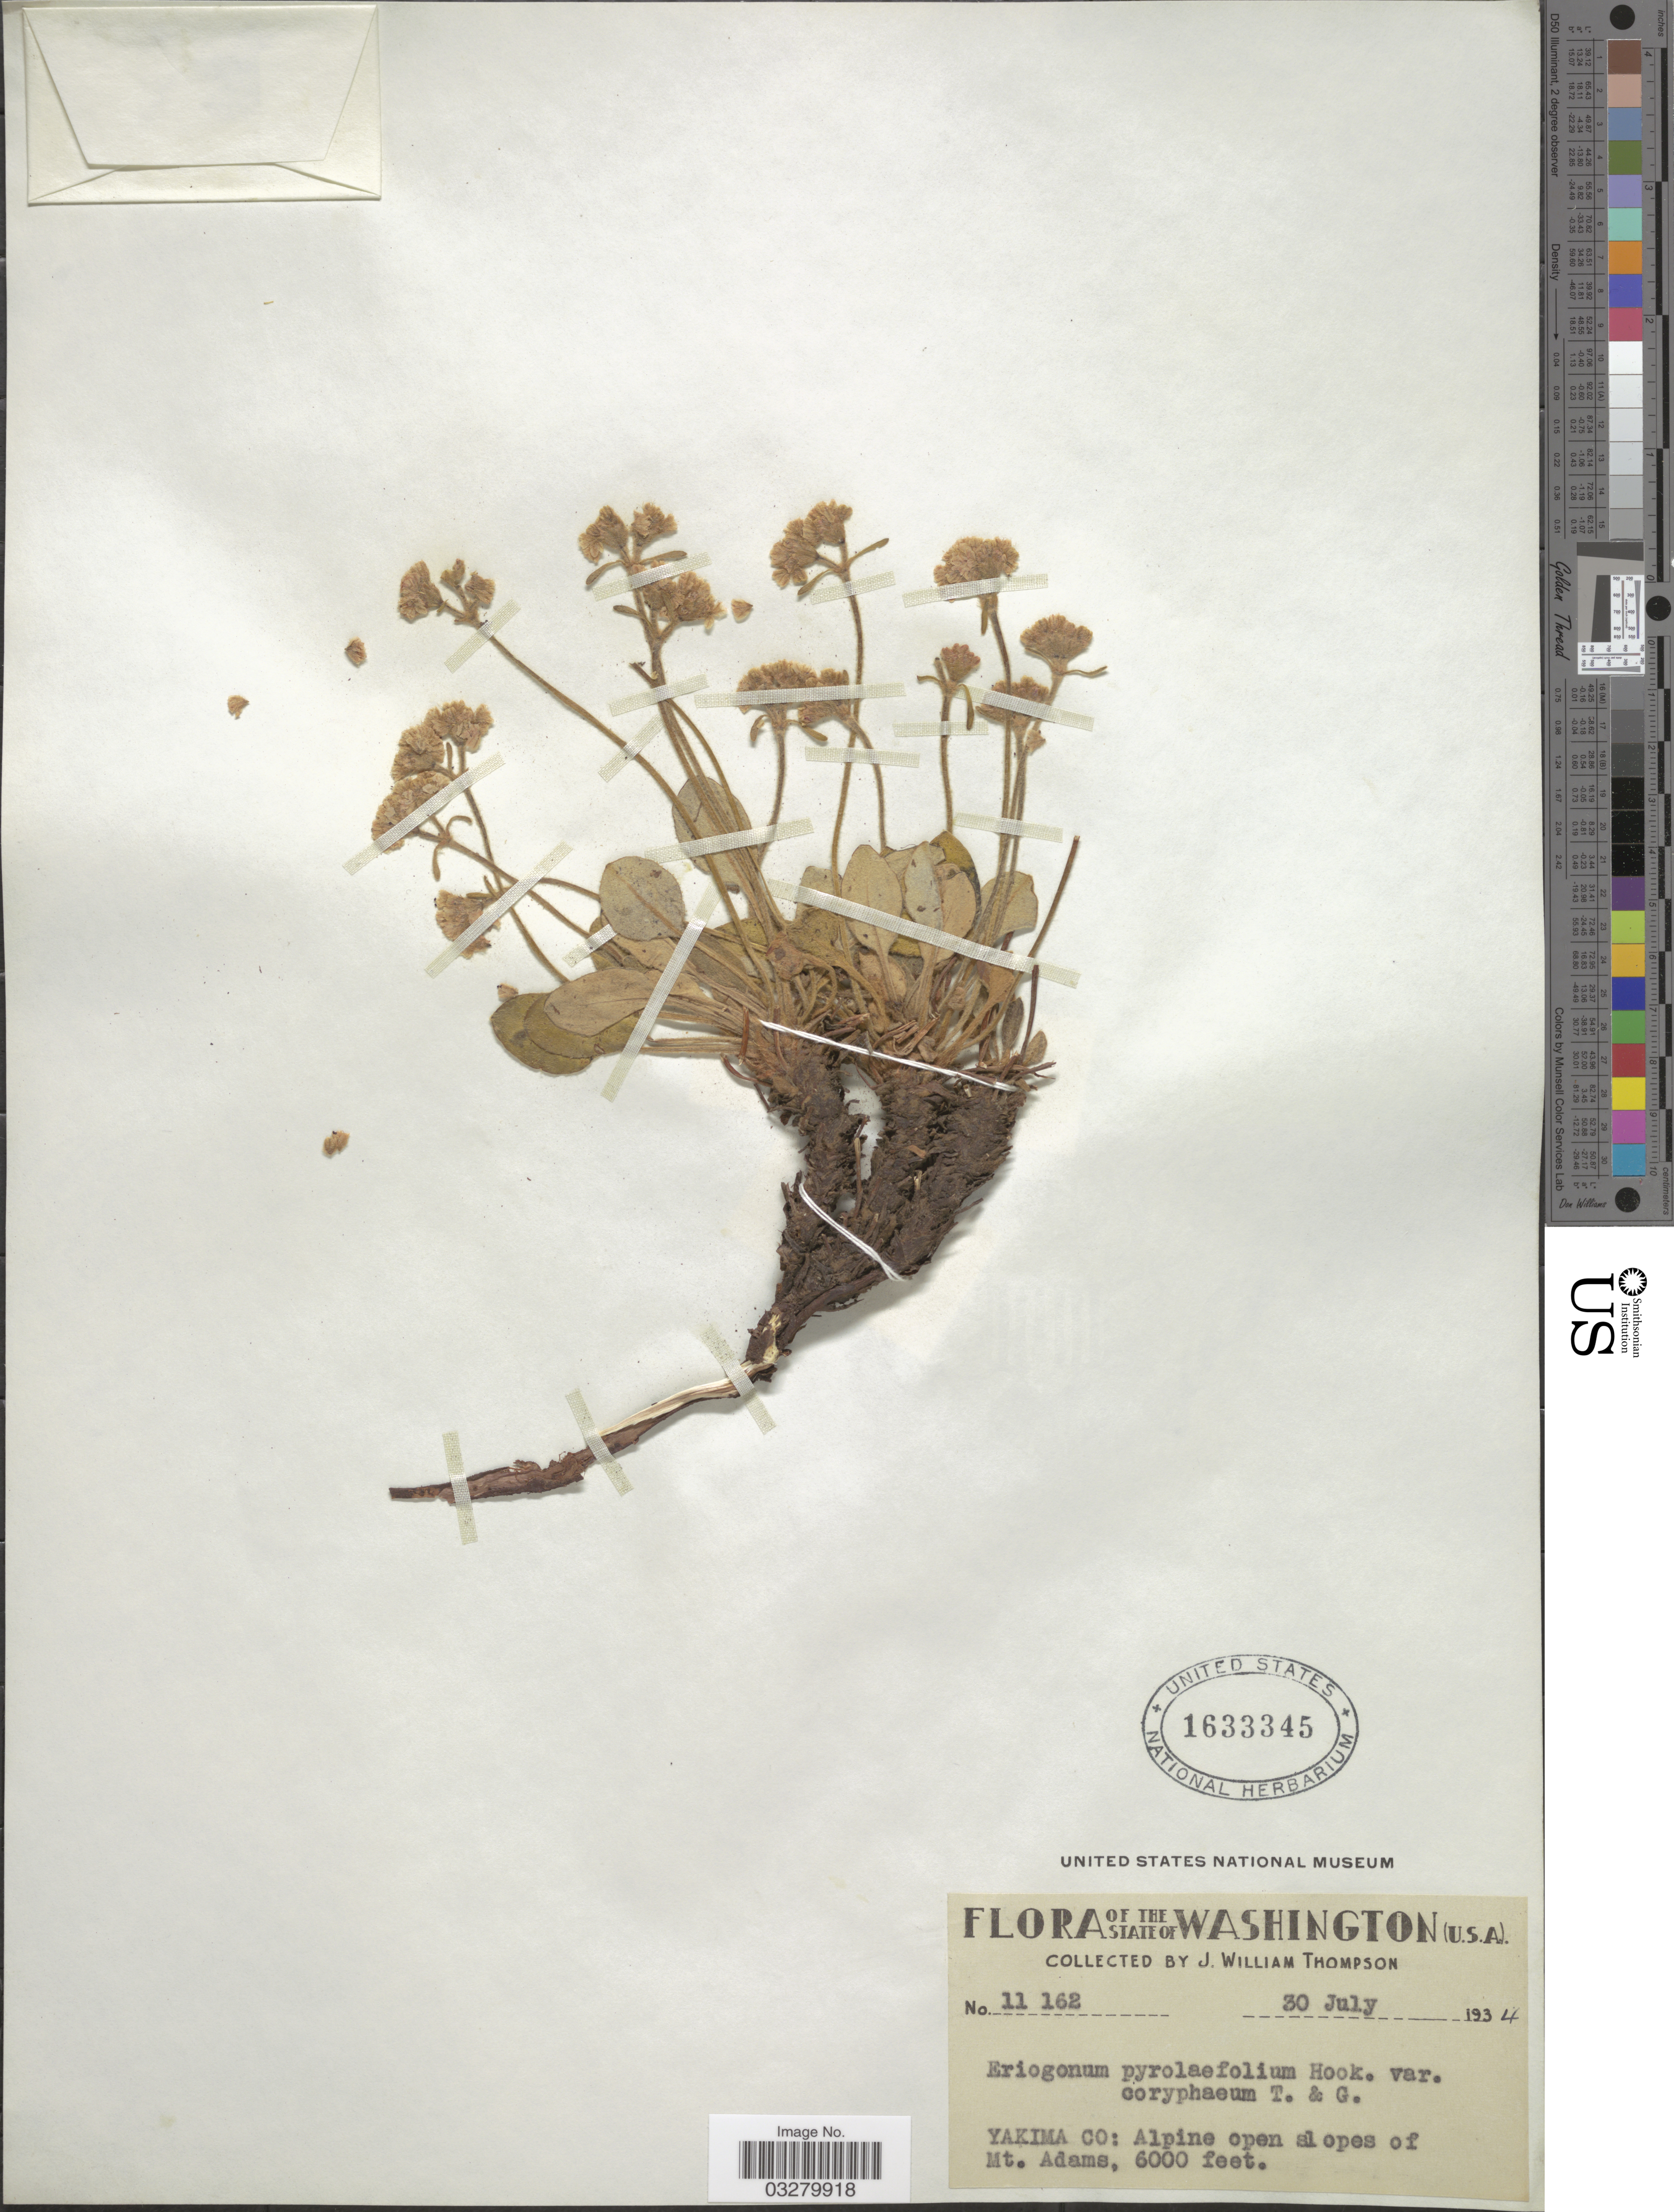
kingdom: Plantae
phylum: Tracheophyta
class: Magnoliopsida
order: Caryophyllales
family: Polygonaceae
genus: Eriogonum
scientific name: Eriogonum pyrolifolium var. coryphaeum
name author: Torr. & A. Gray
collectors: J. W. Thompson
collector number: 11162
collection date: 1934-07-30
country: United States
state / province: Washington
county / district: Yakima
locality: Yakima Co: Alpine slopes of Mt. Adams.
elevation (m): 1829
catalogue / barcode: US 1633345